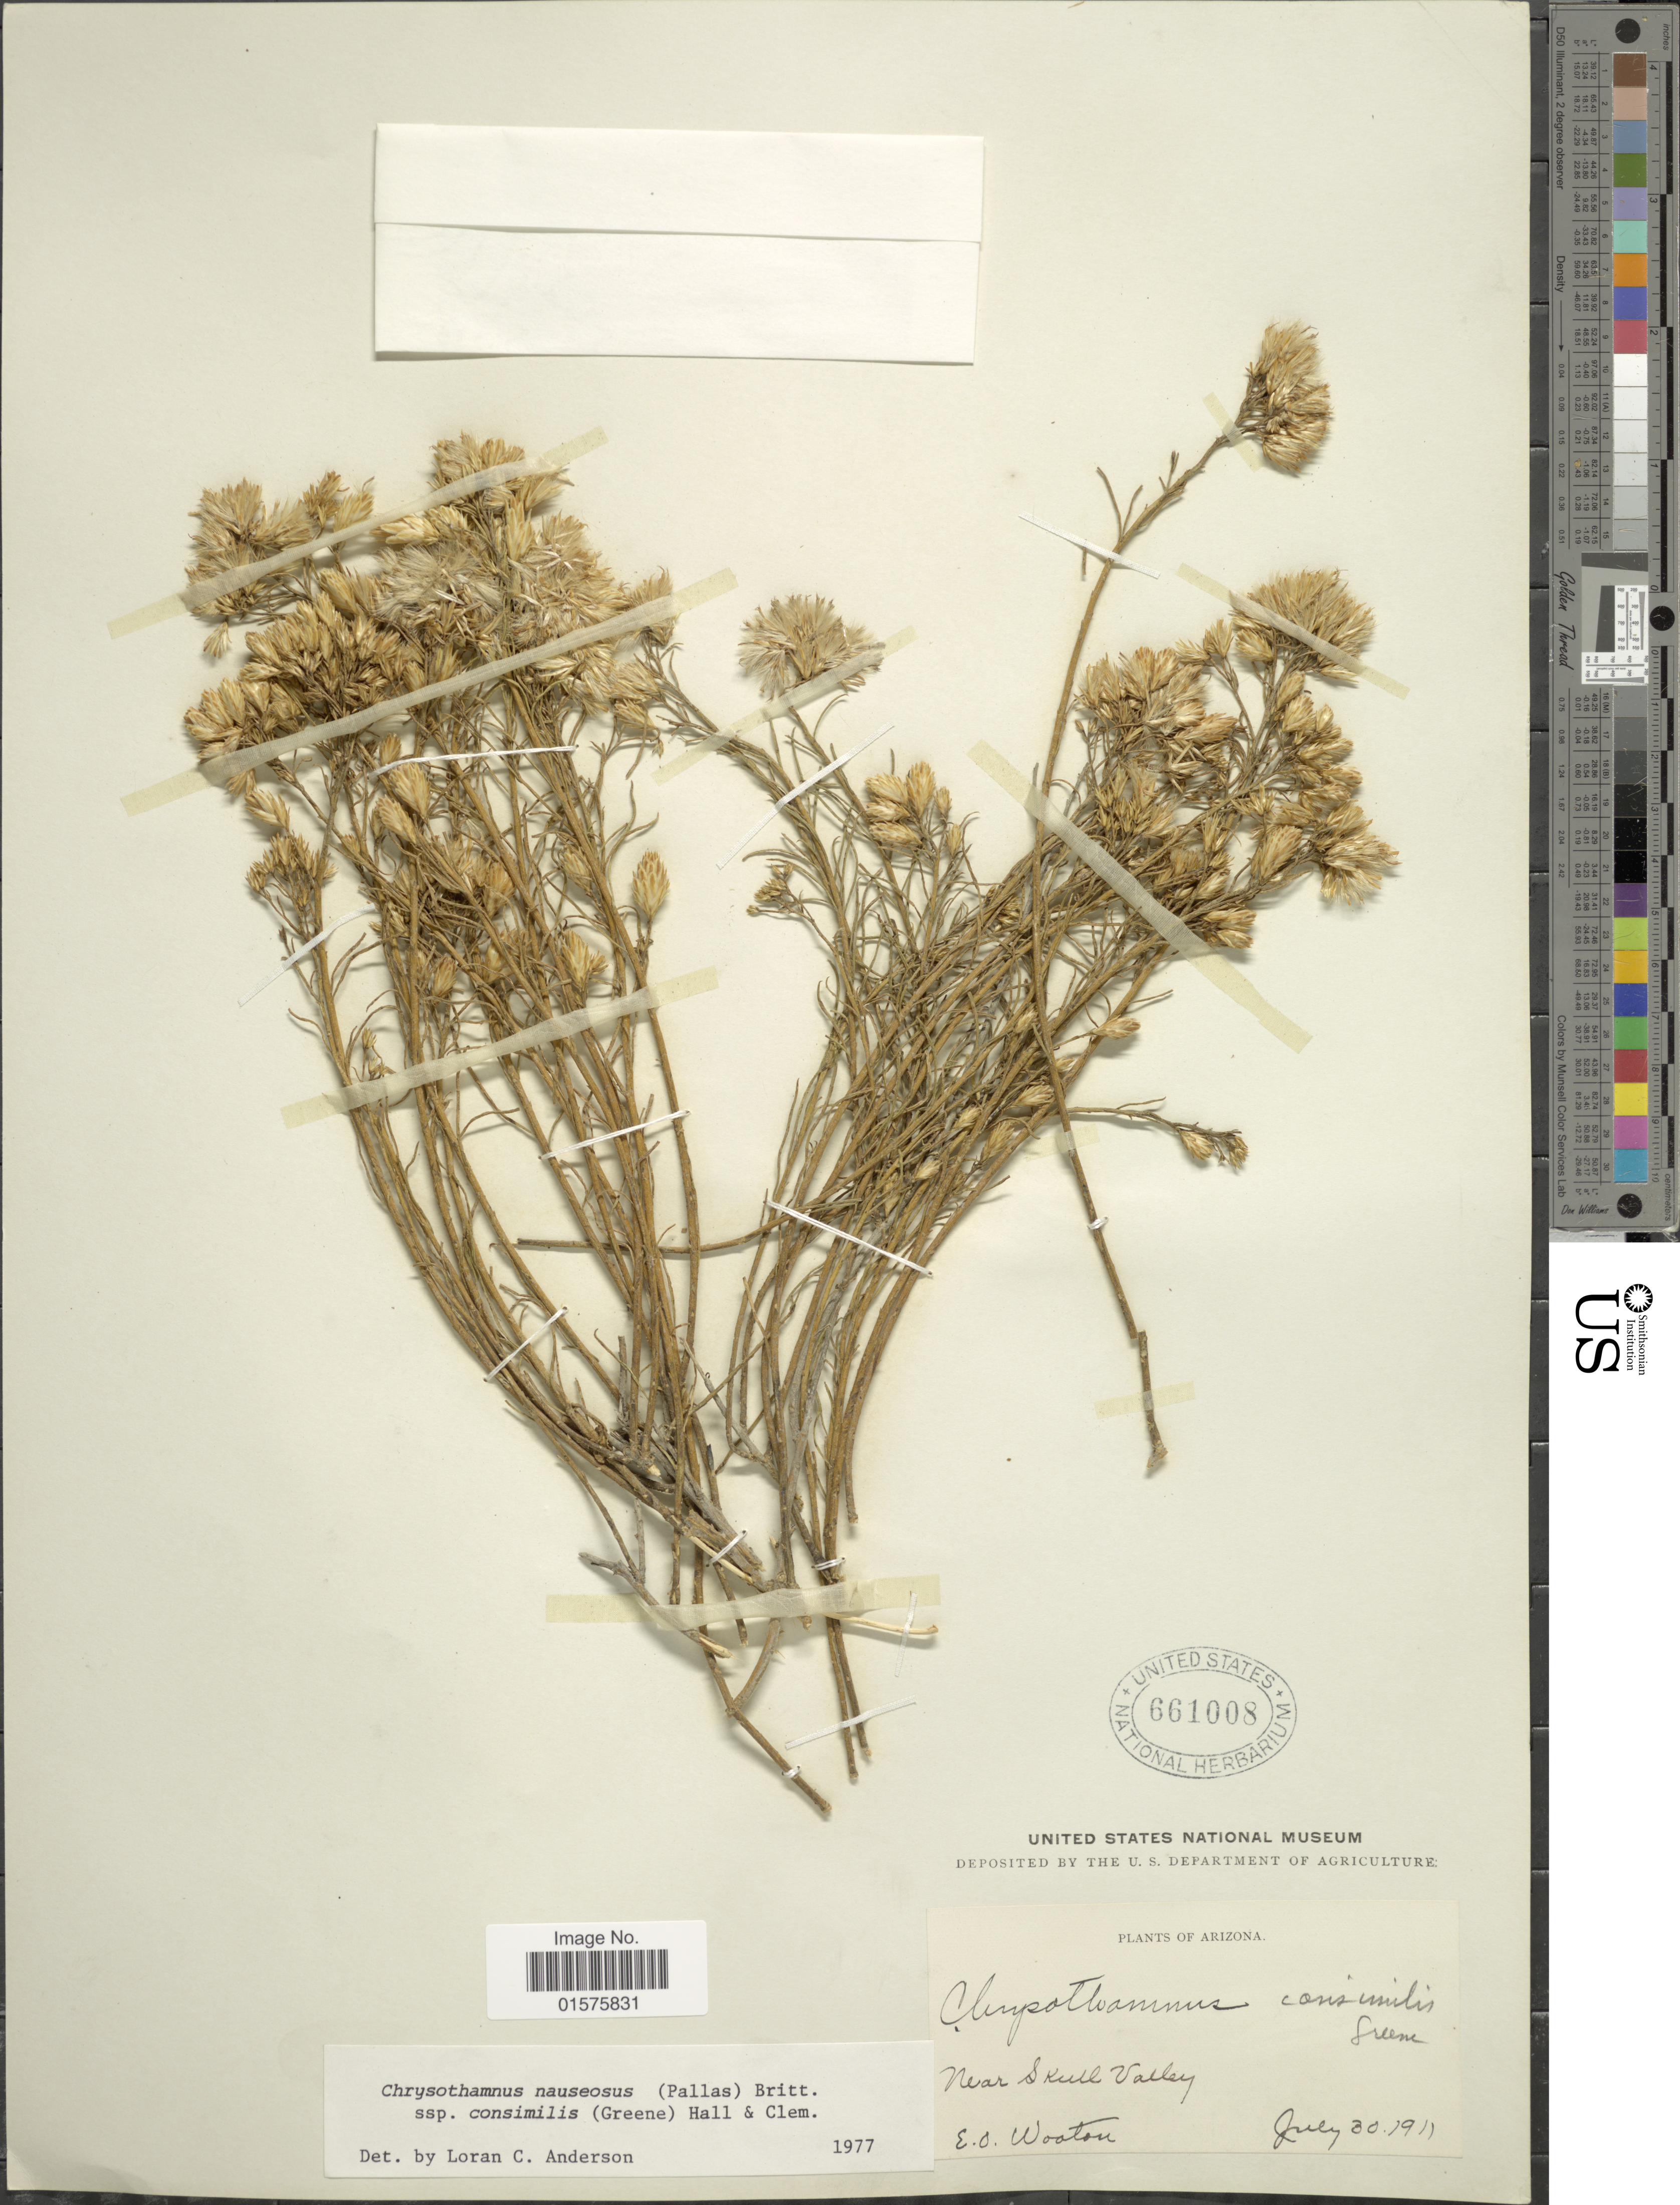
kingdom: Plantae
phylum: Tracheophyta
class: Magnoliopsida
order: Asterales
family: Asteraceae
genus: Ericameria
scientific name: Ericameria nauseosa var. oreophila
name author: (A. Nelson) G.L. Nesom & G.I. Baird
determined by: Urbatsch, Lowell E., Curator (LSU), Louisiana State University (UNITED STATES)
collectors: E. O. Wooton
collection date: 1911-07-30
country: United States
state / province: Arizona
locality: Near Skull Valley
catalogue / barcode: US 661008